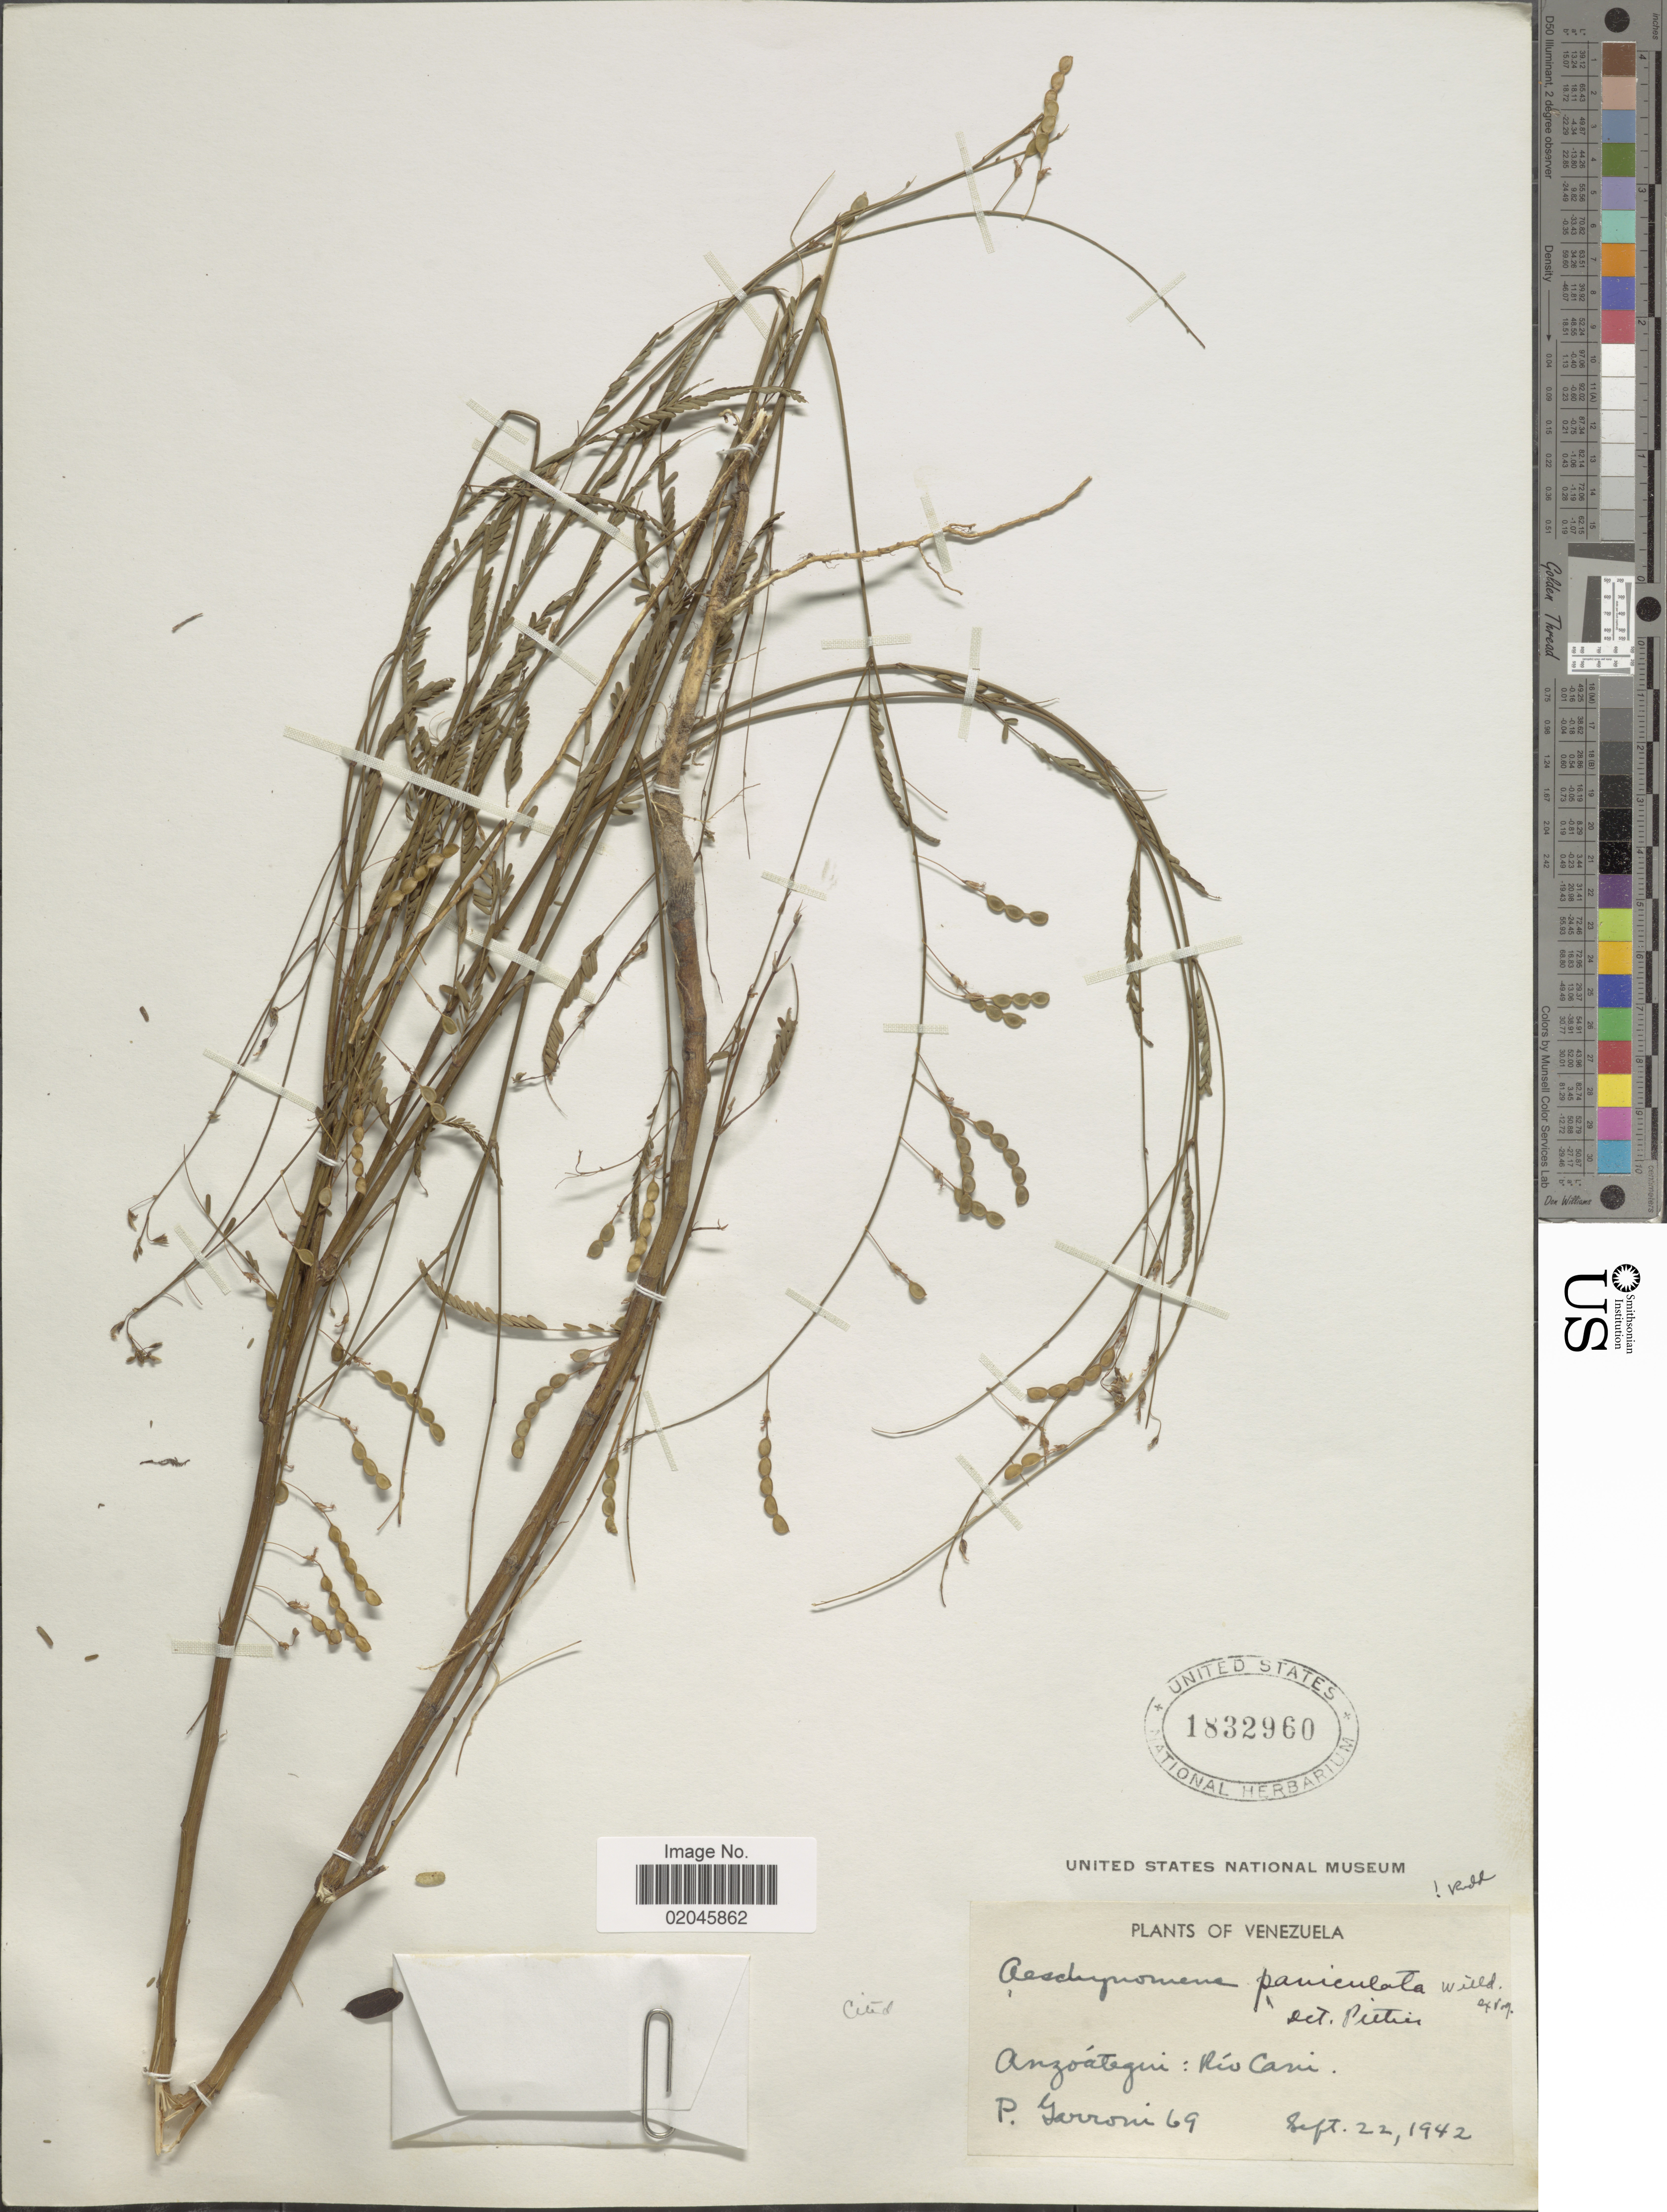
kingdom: Plantae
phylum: Tracheophyta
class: Magnoliopsida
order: Fabales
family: Fabaceae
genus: Aeschynomene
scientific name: Aeschynomene paniculata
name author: Vogel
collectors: P. Garroni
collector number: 69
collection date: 1942-09-22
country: Venezuela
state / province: Anzoategui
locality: Rio Cani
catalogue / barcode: US 1832960